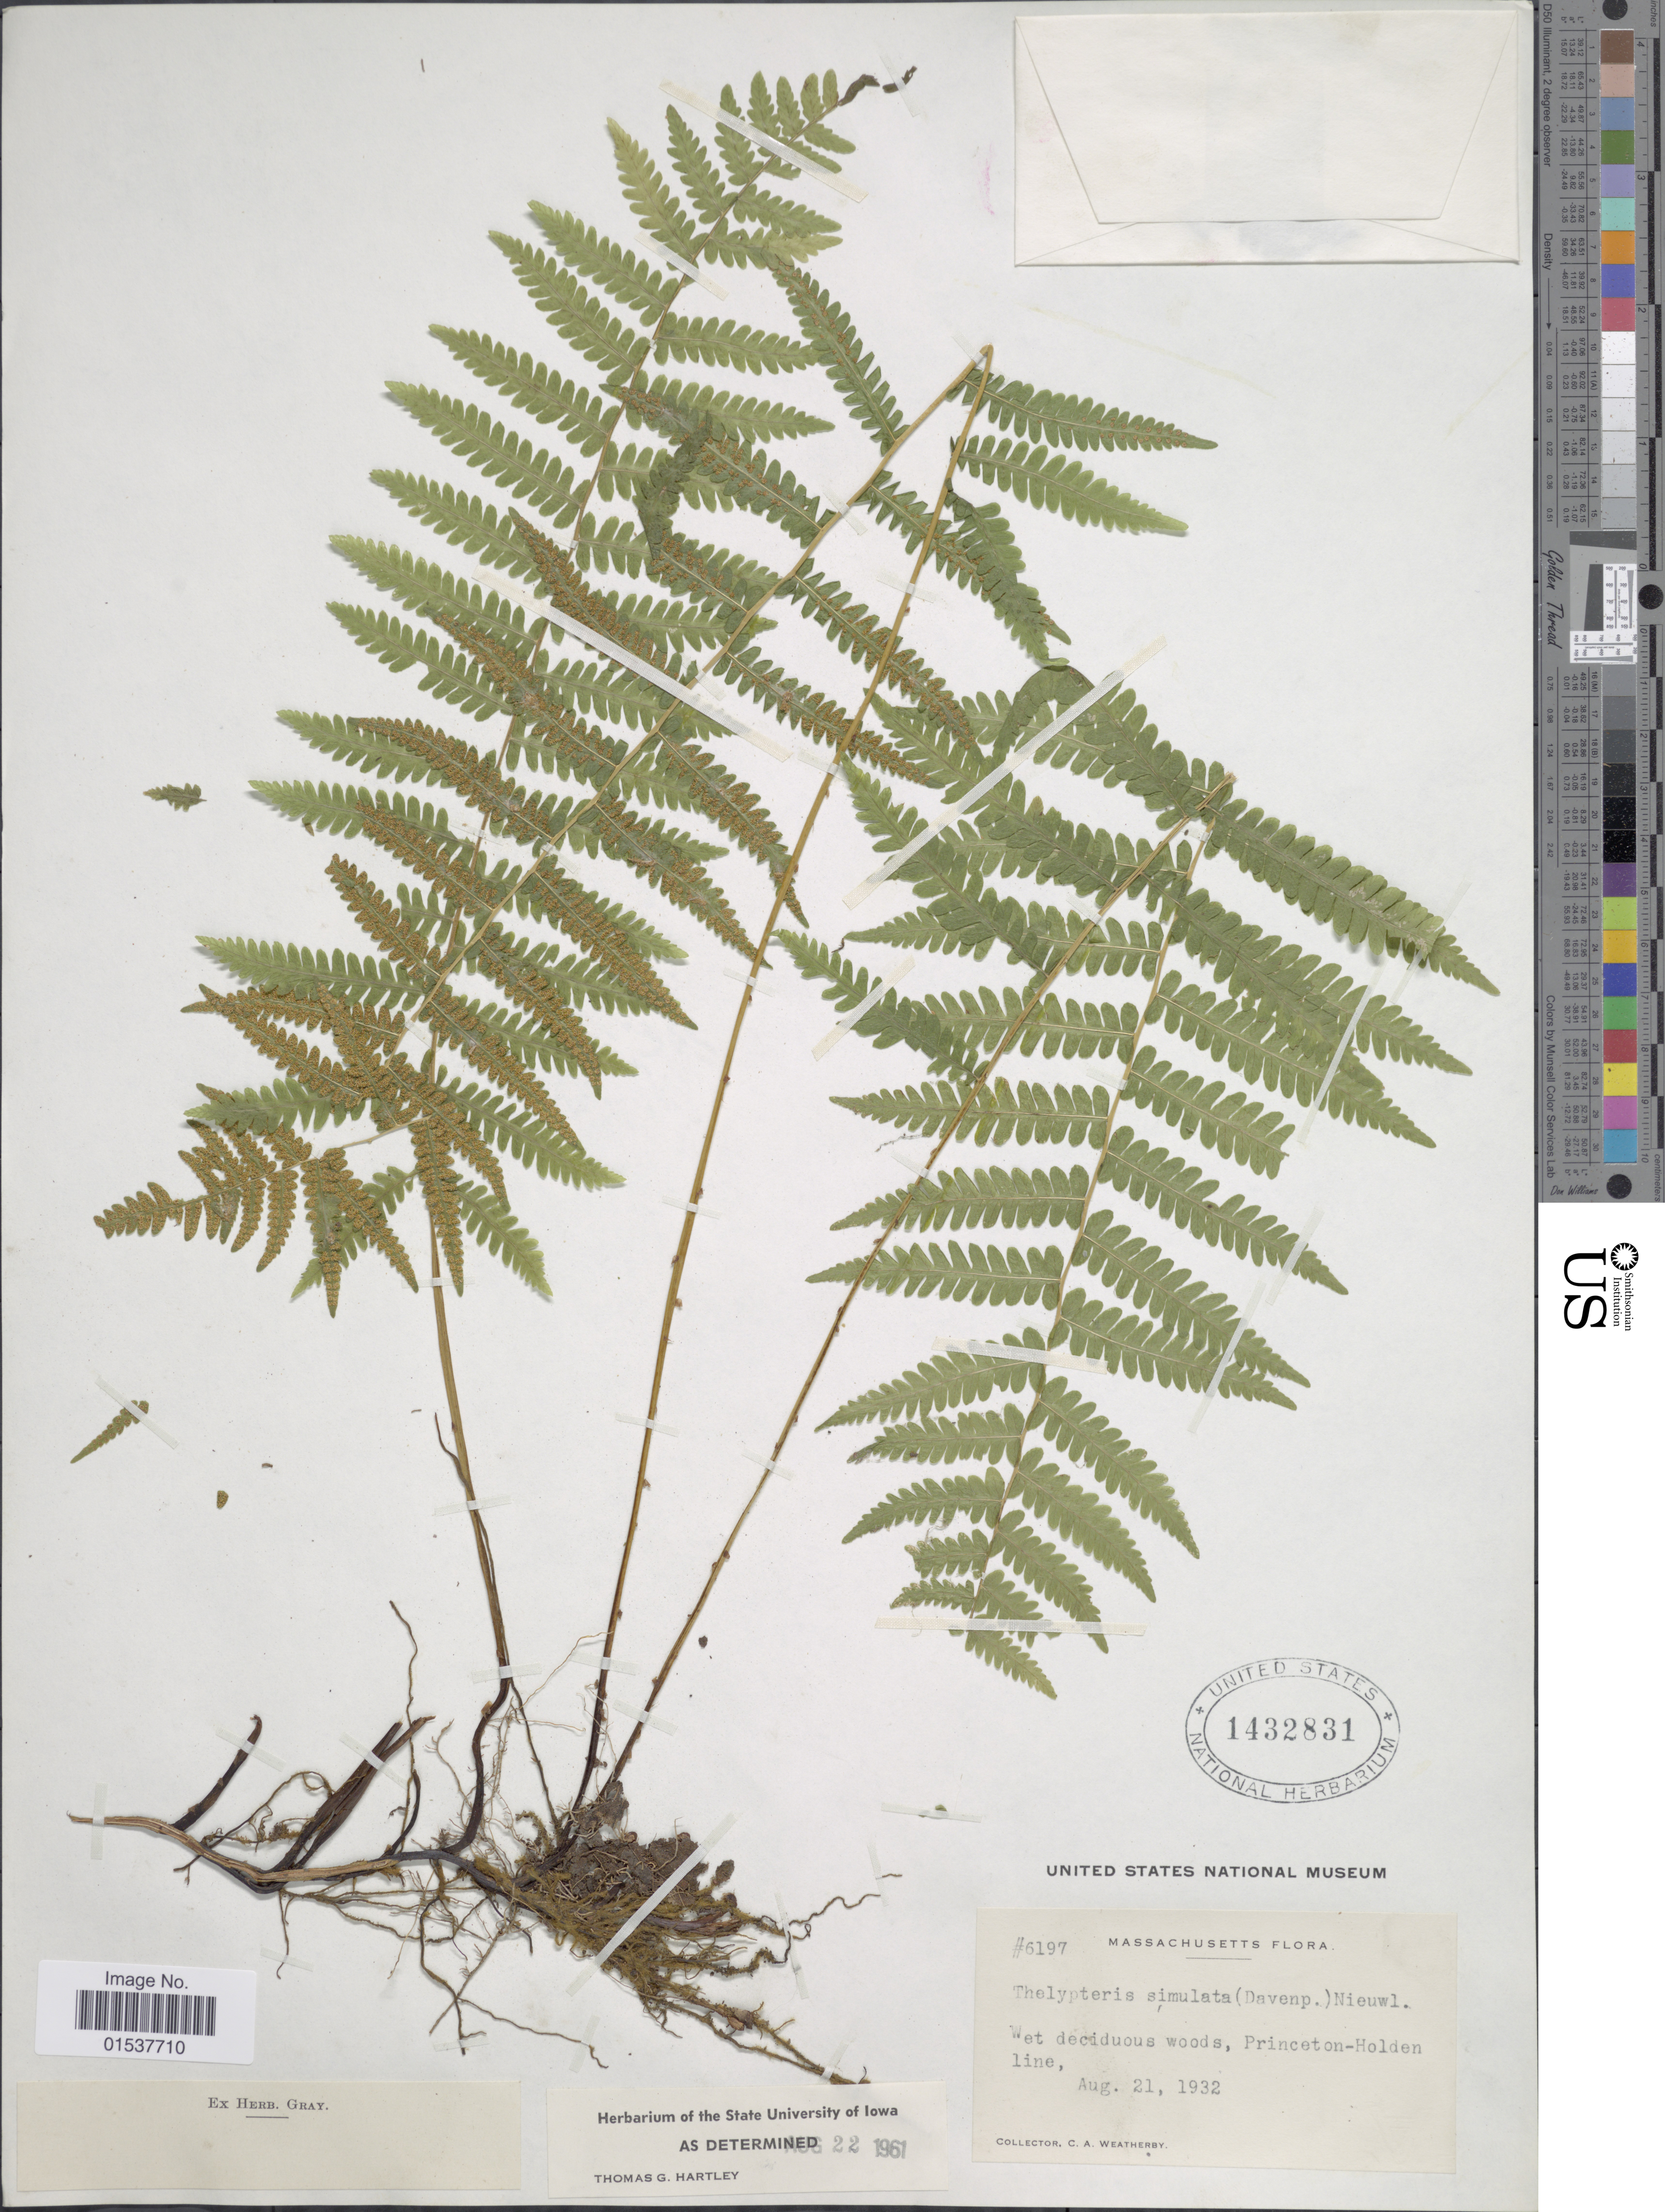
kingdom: Plantae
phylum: Tracheophyta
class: Polypodiopsida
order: Polypodiales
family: Thelypteridaceae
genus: Parathelypteris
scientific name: Parathelypteris simulata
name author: (Davenp.) Holttum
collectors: C. A. Weatherby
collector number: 6197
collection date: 1932-08-21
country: United States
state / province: Massachusetts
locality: Wet deciduous woods, Princeton-Holden line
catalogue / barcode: US 1432831